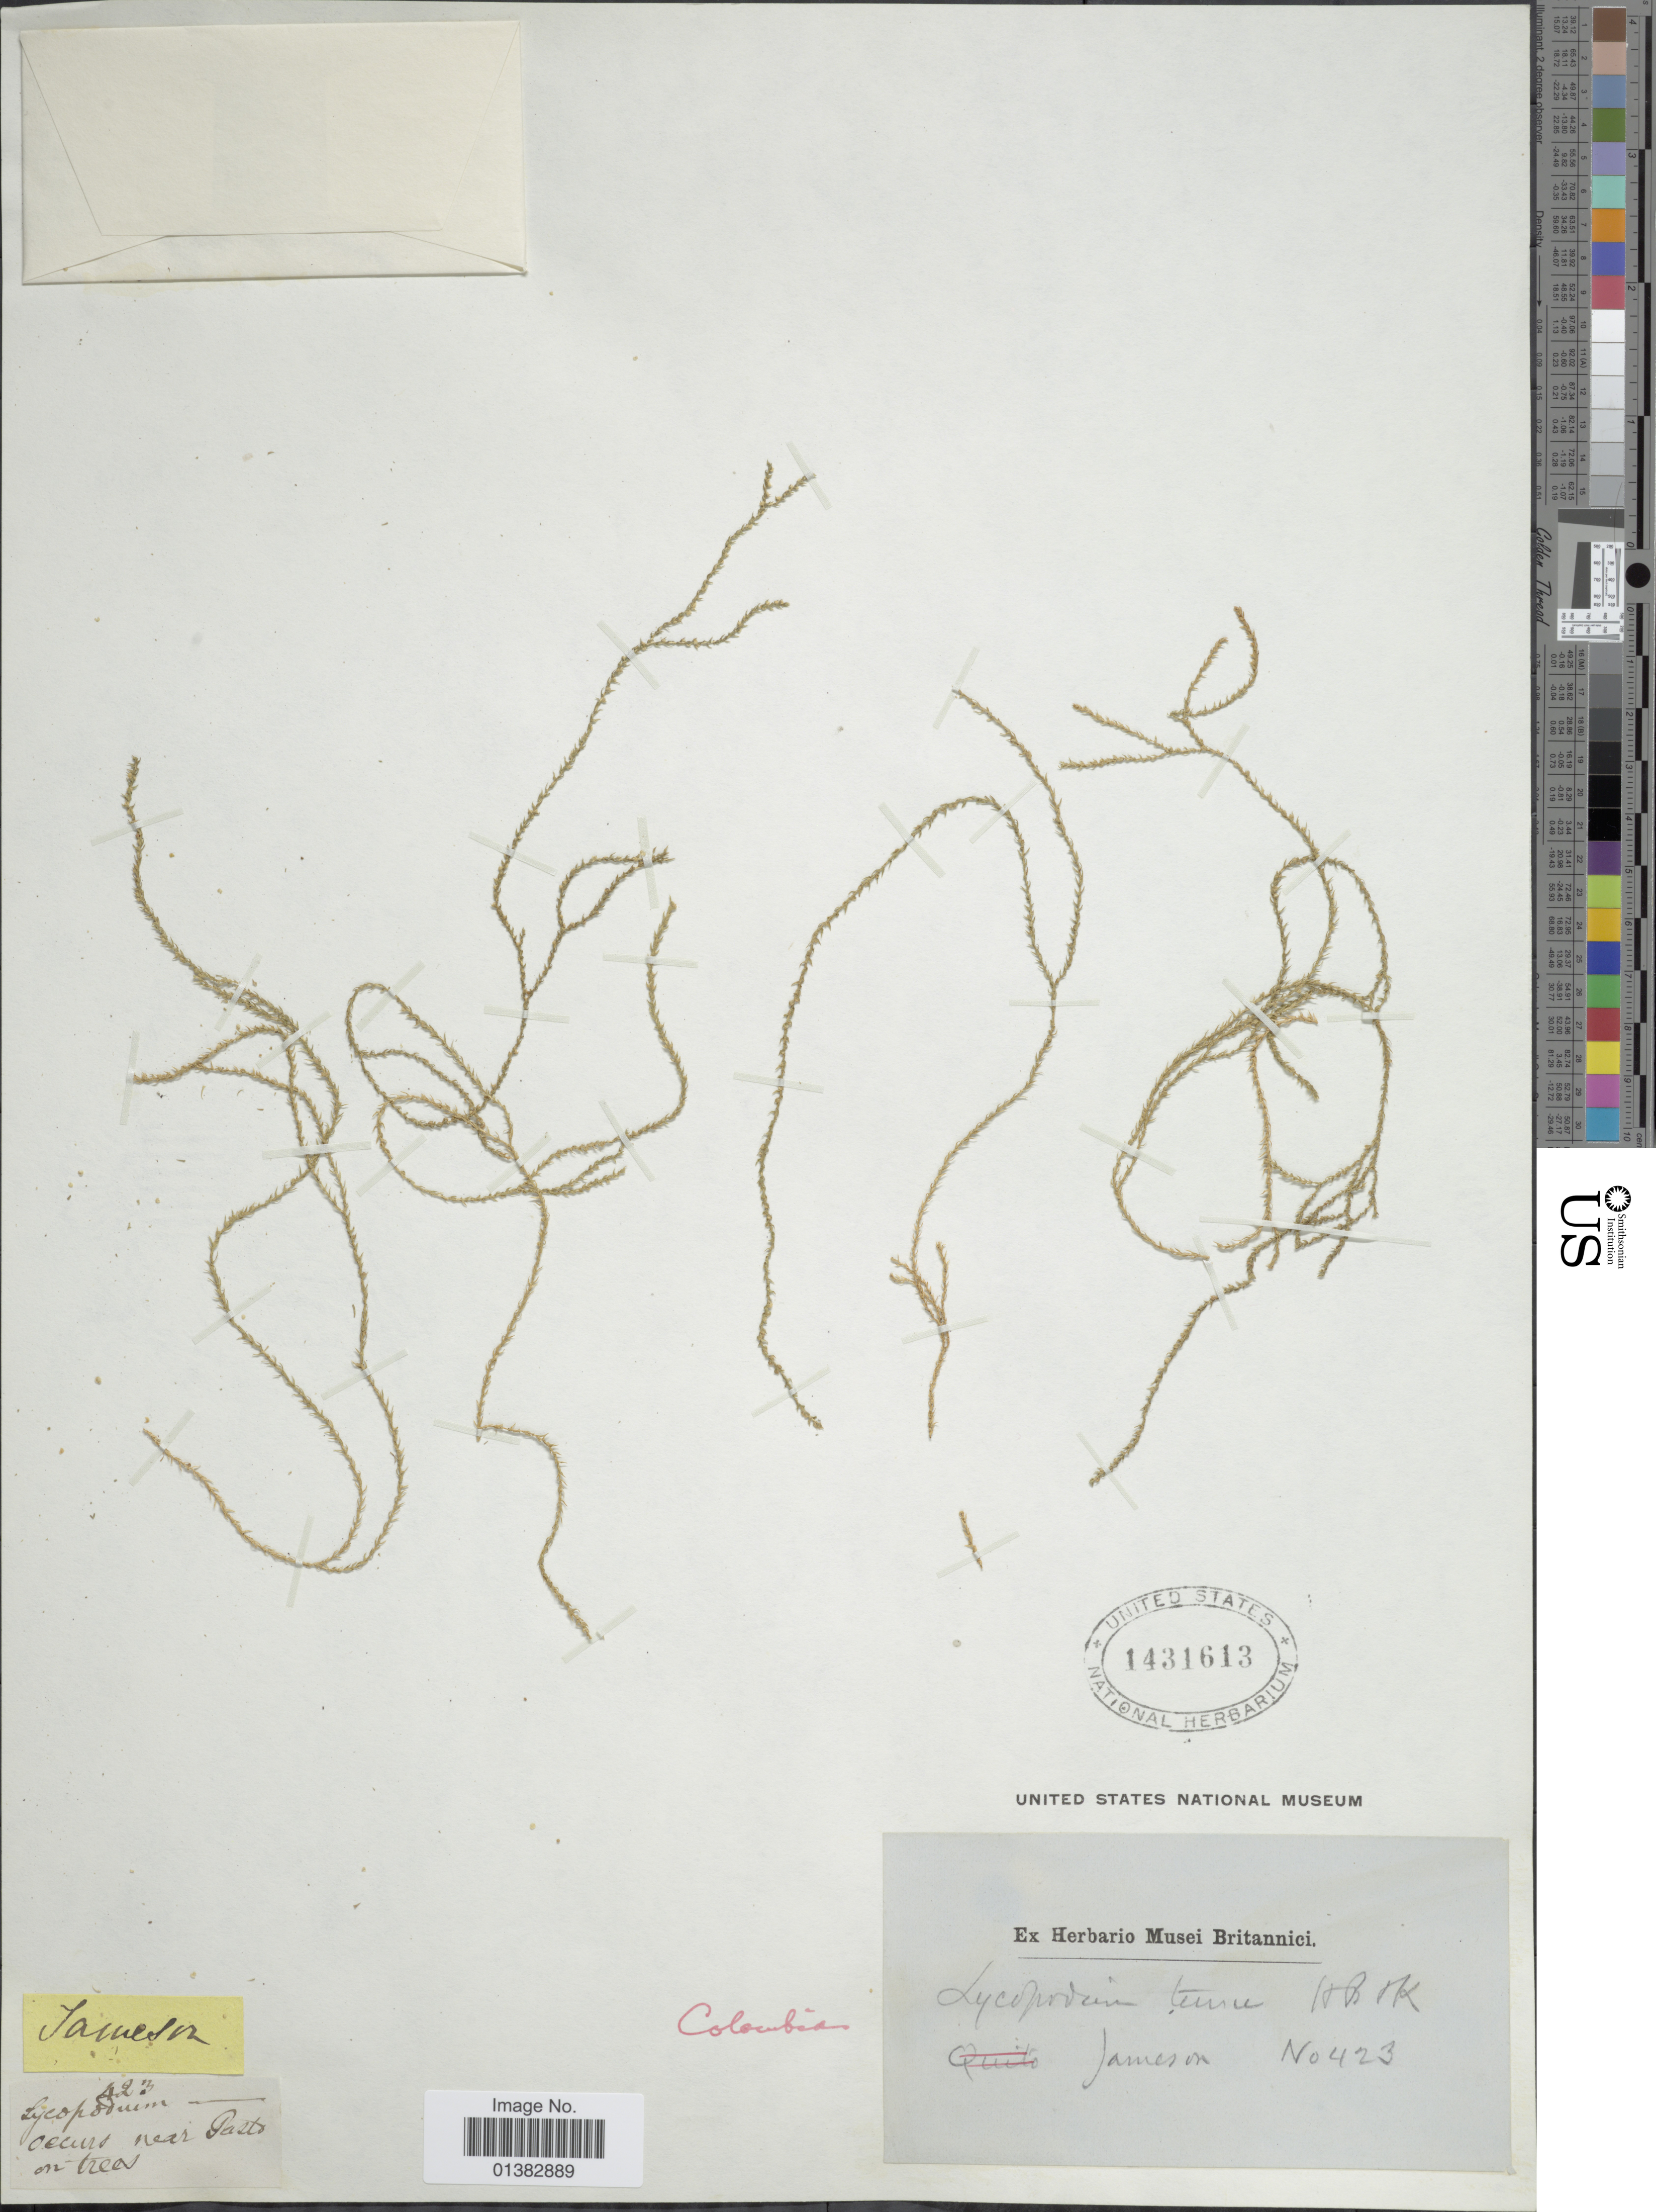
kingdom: Plantae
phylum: Tracheophyta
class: Lycopodiopsida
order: Lycopodiales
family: Lycopodiaceae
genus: Phlegmariurus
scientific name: Phlegmariurus tenuis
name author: (Humb. & Bonpl. ex Willd.) B. Øllg.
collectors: -- Jameson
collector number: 423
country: Colombia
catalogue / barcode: US 1431613